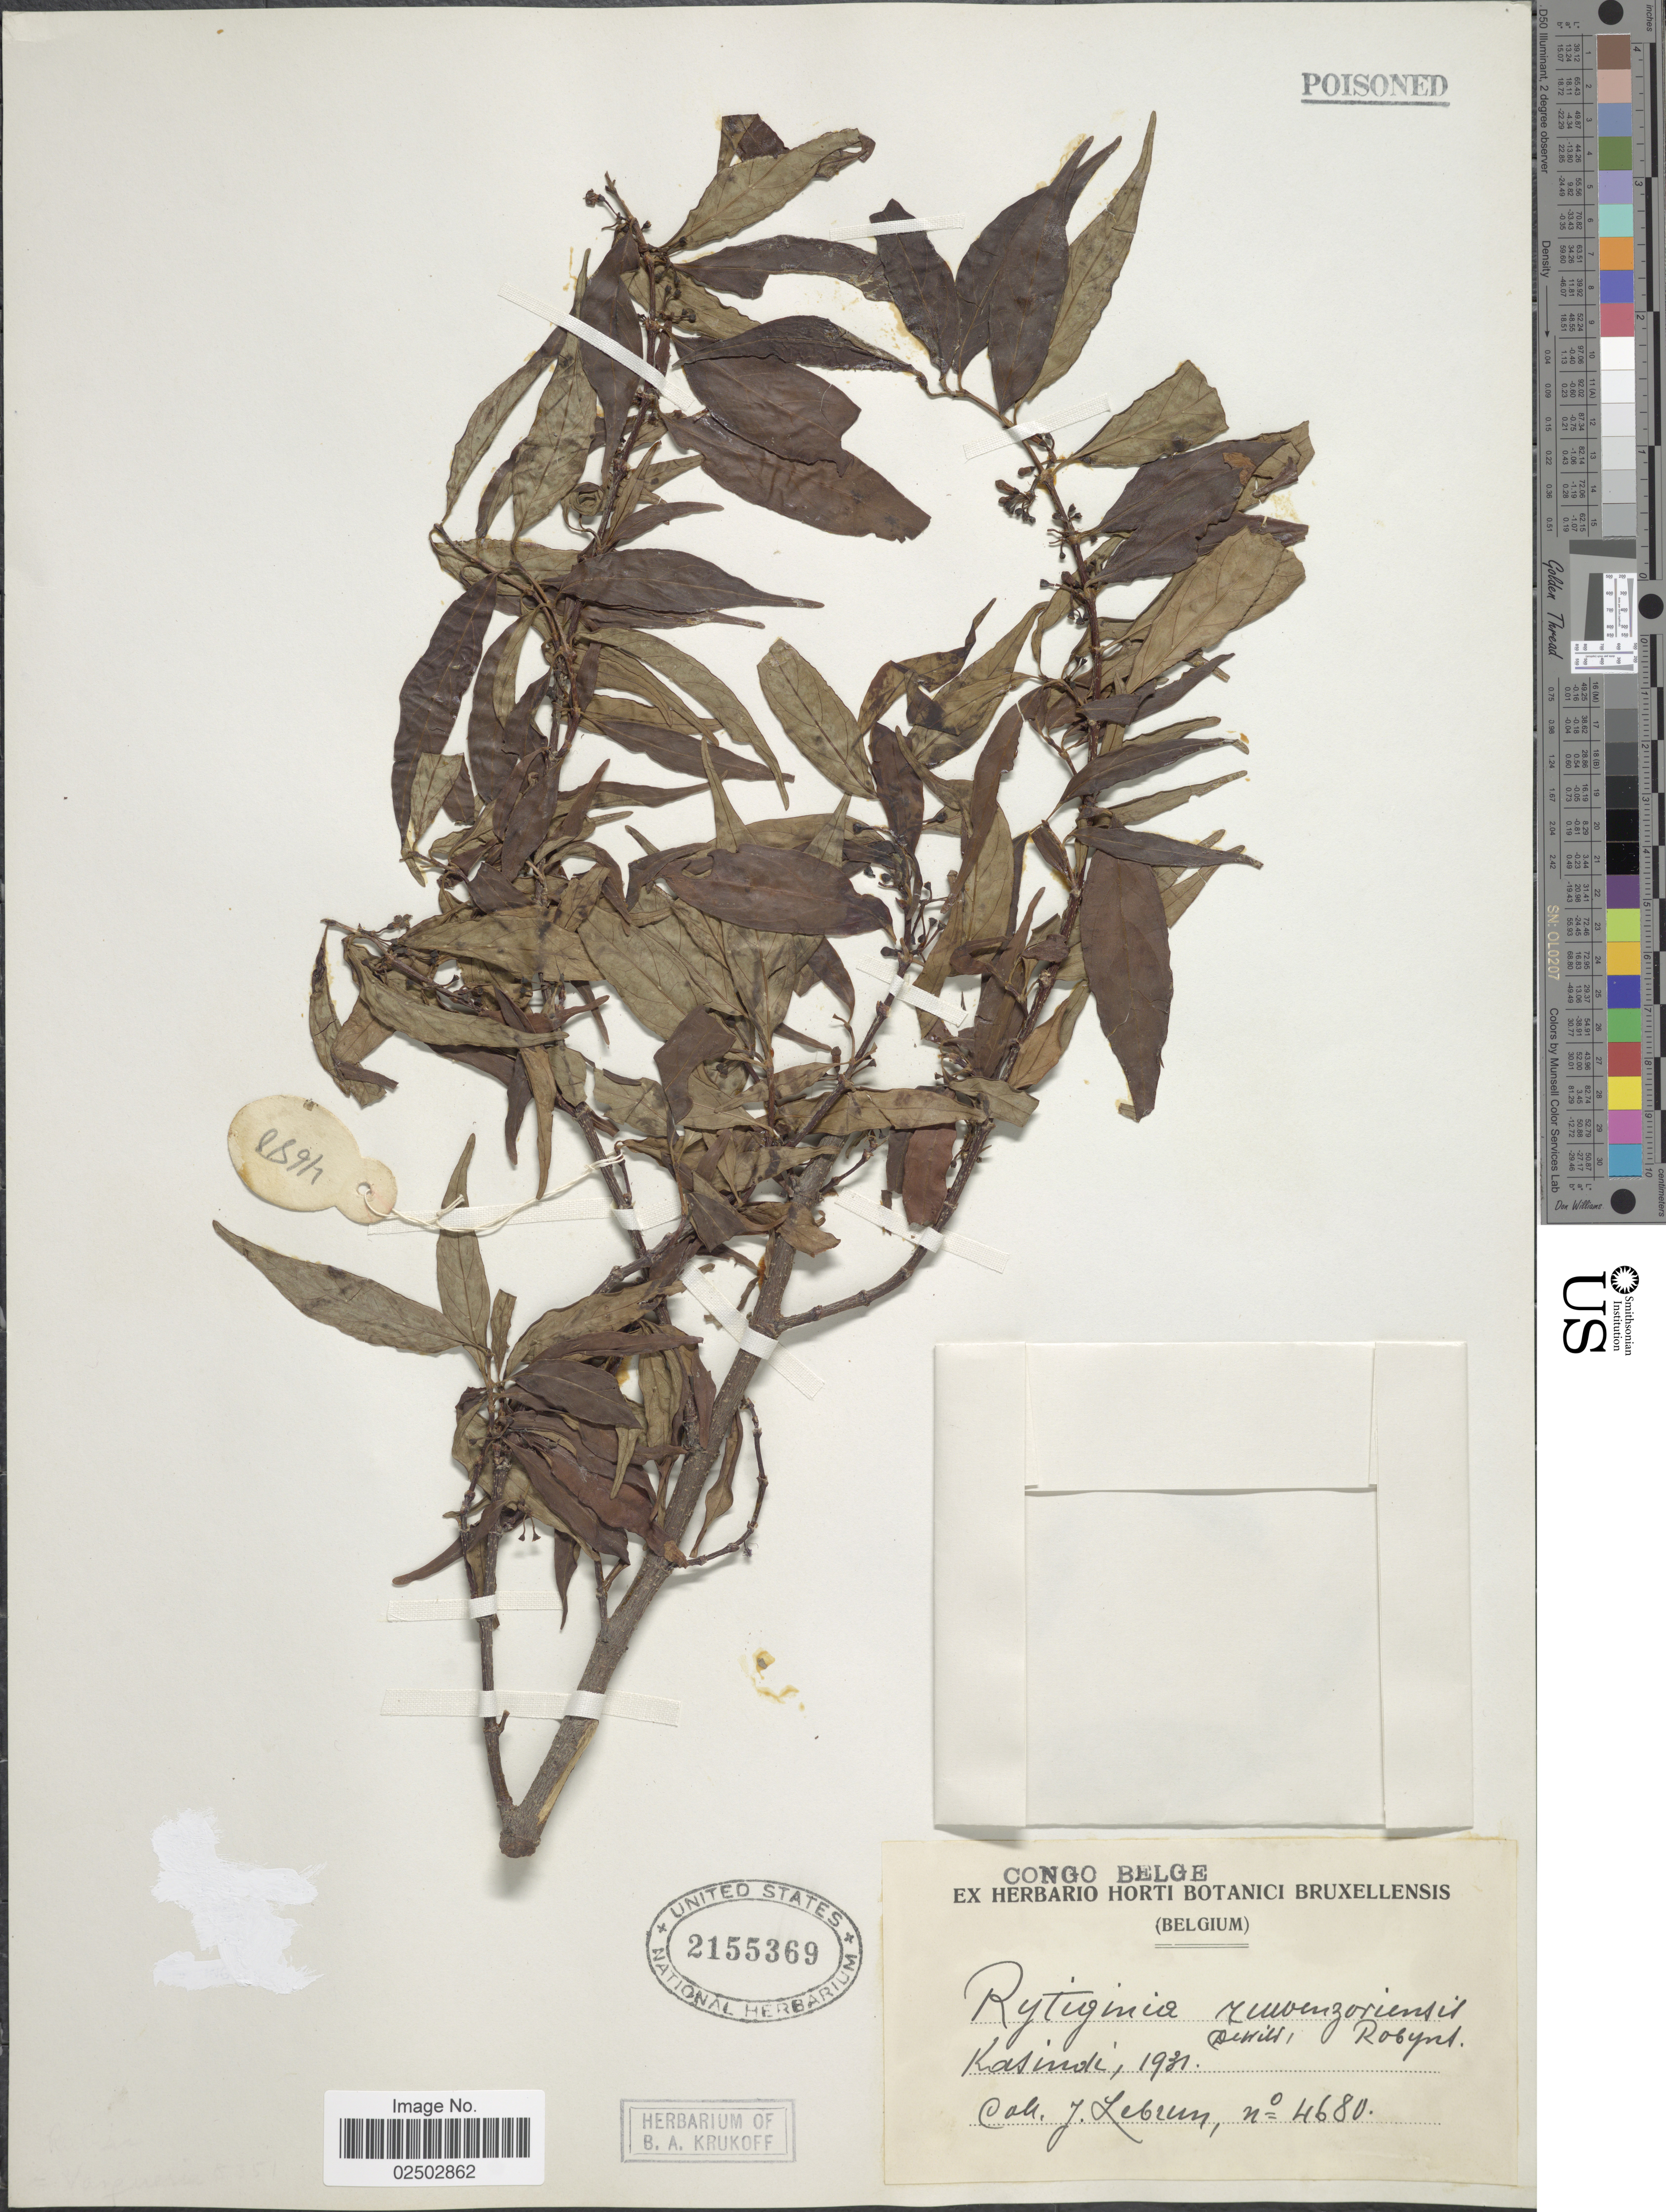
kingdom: Plantae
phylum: Tracheophyta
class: Magnoliopsida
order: Gentianales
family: Rubiaceae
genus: Rytigynia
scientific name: Rytigynia ruwenzoriensis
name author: (De Wild.) Robyns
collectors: J. A. Lebrun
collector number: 4680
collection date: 1931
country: Congo, Democratic Republic of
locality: Congo Belge, Kasindi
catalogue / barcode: US 2155369